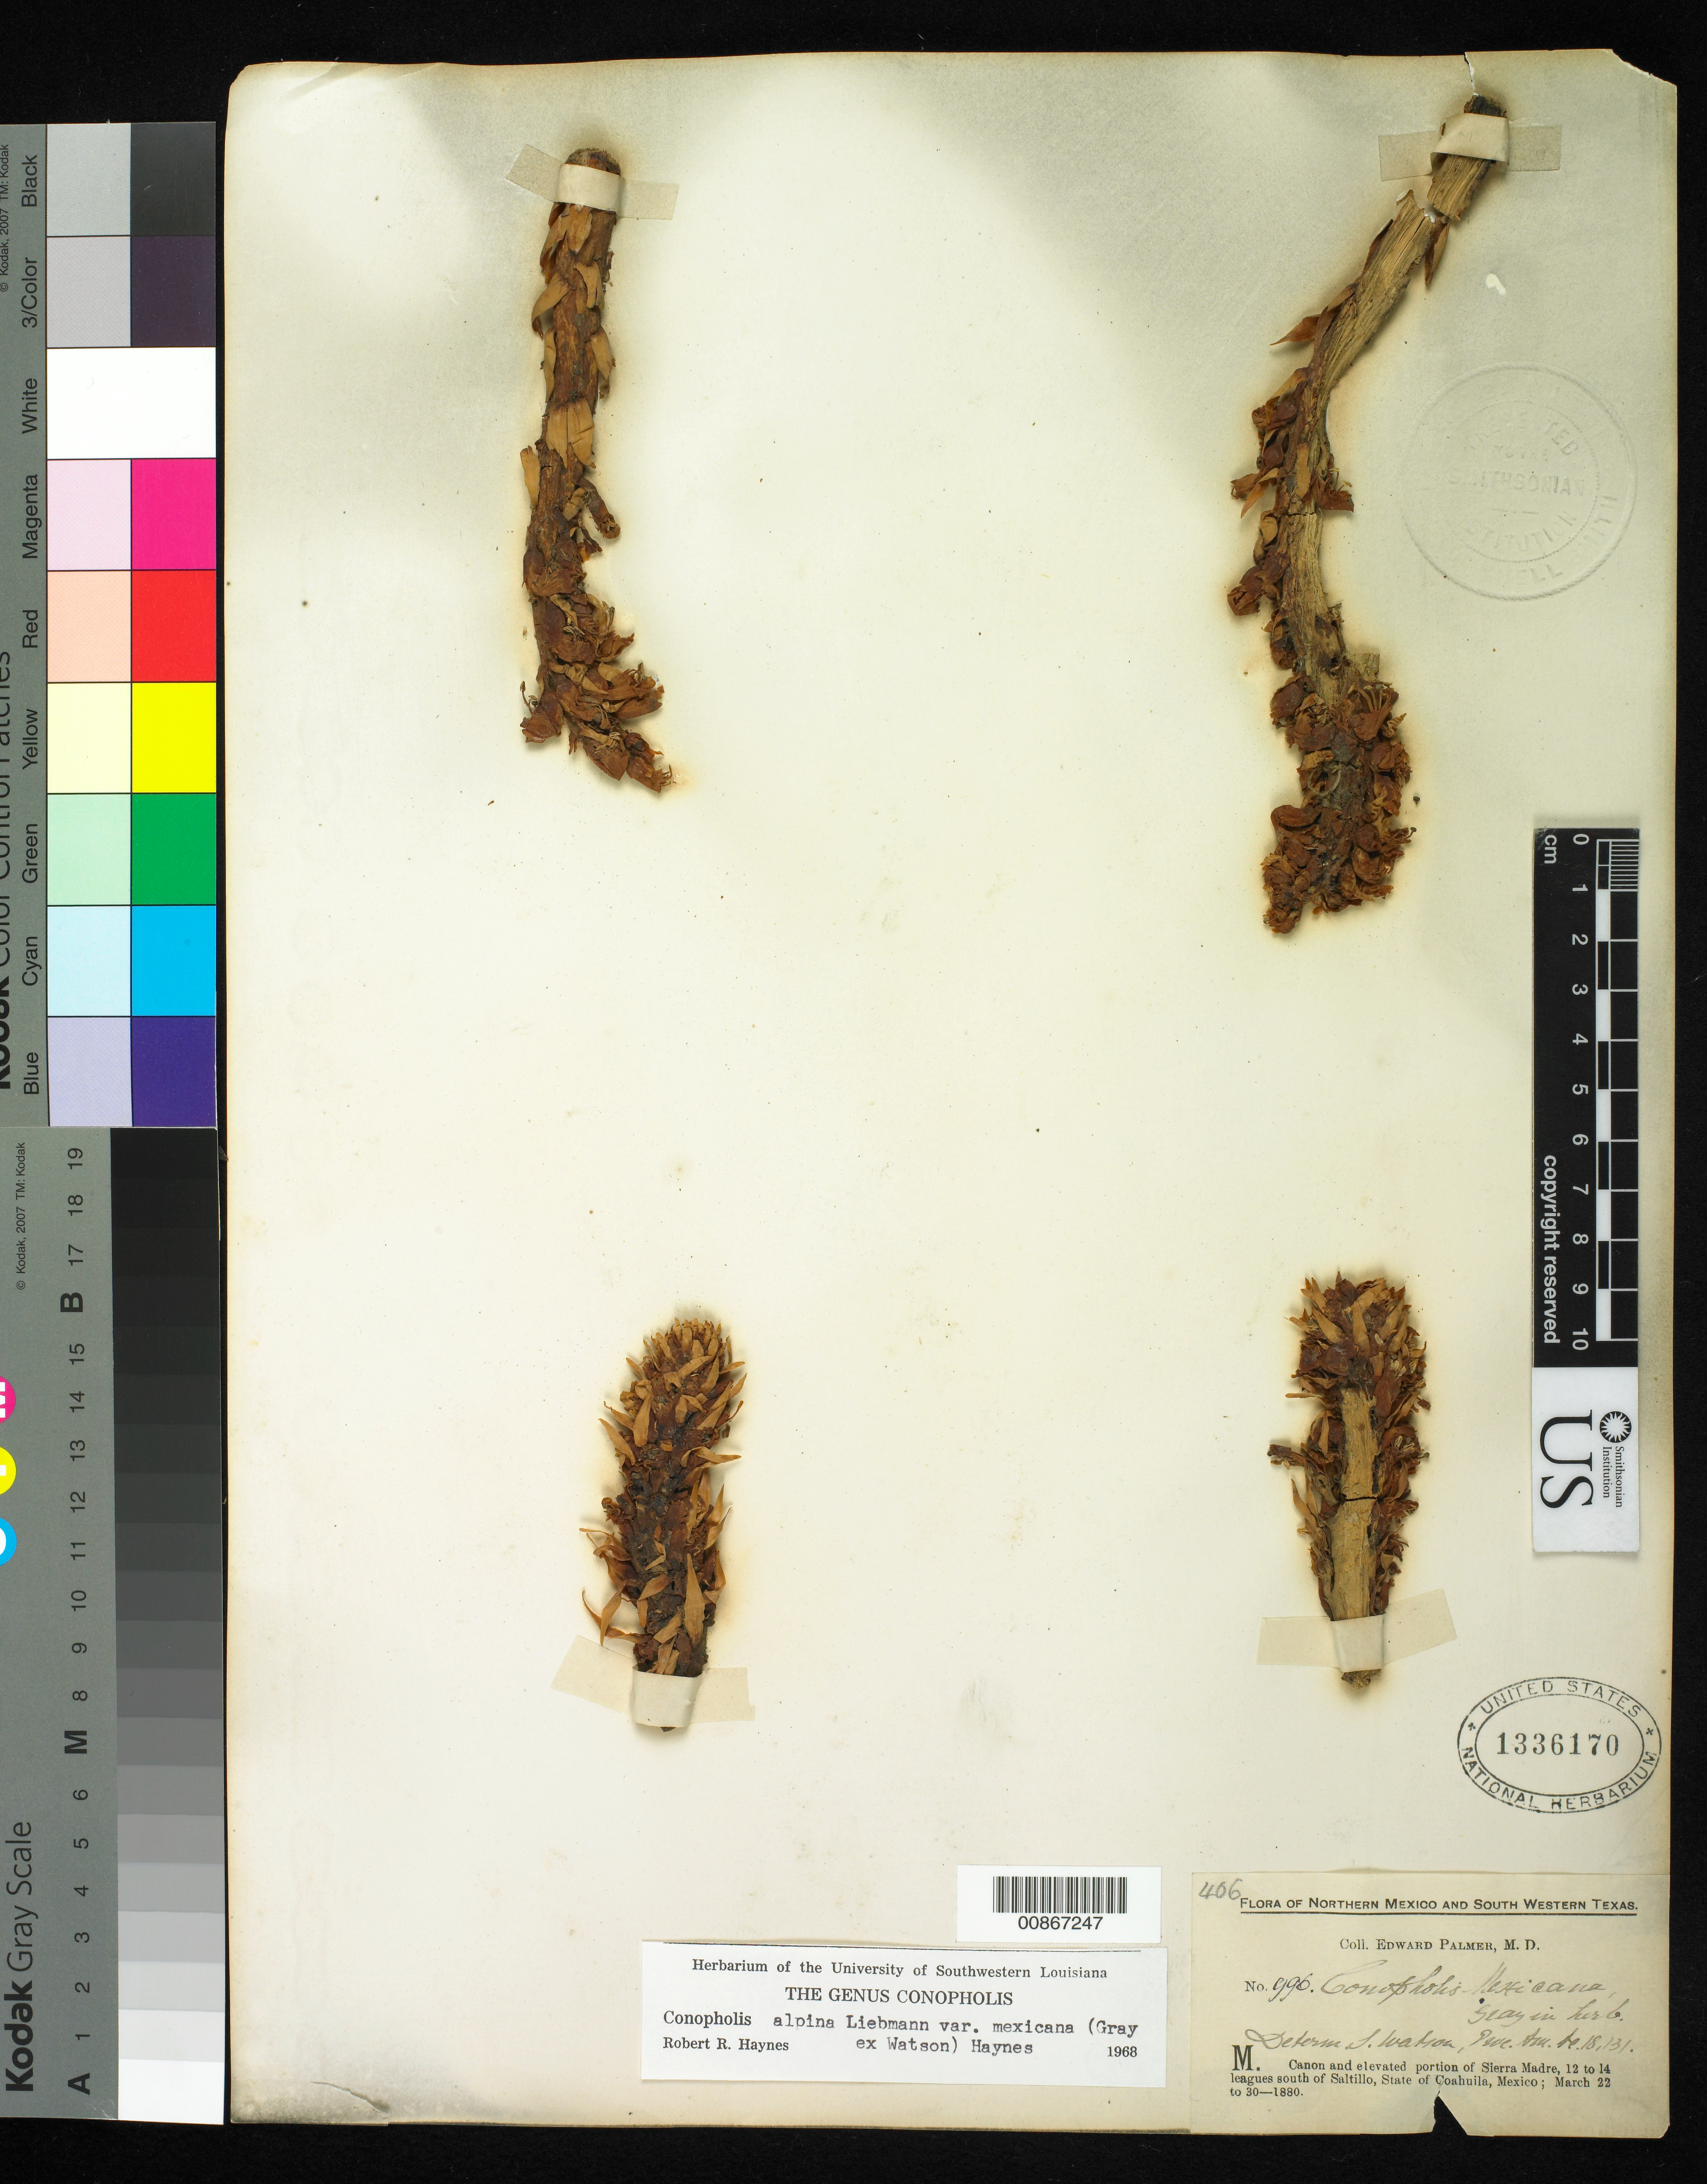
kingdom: Plantae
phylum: Tracheophyta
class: Magnoliopsida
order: Lamiales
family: Orobanchaceae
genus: Conopholis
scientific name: Conopholis alpina var. mexicana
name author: (A. Gray ex S. Watson) R.R. Haynes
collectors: E. Palmer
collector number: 996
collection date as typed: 22 Mar 1880 to 30 Mar 1880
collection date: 1880-03-22/1880-03-30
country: Mexico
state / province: Coahuila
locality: M. Sierra Madre, 12 to 14 leagues south of Saltillo, Coahuila.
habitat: Cañon and elevated portion of Sierra.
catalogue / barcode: US 1336170